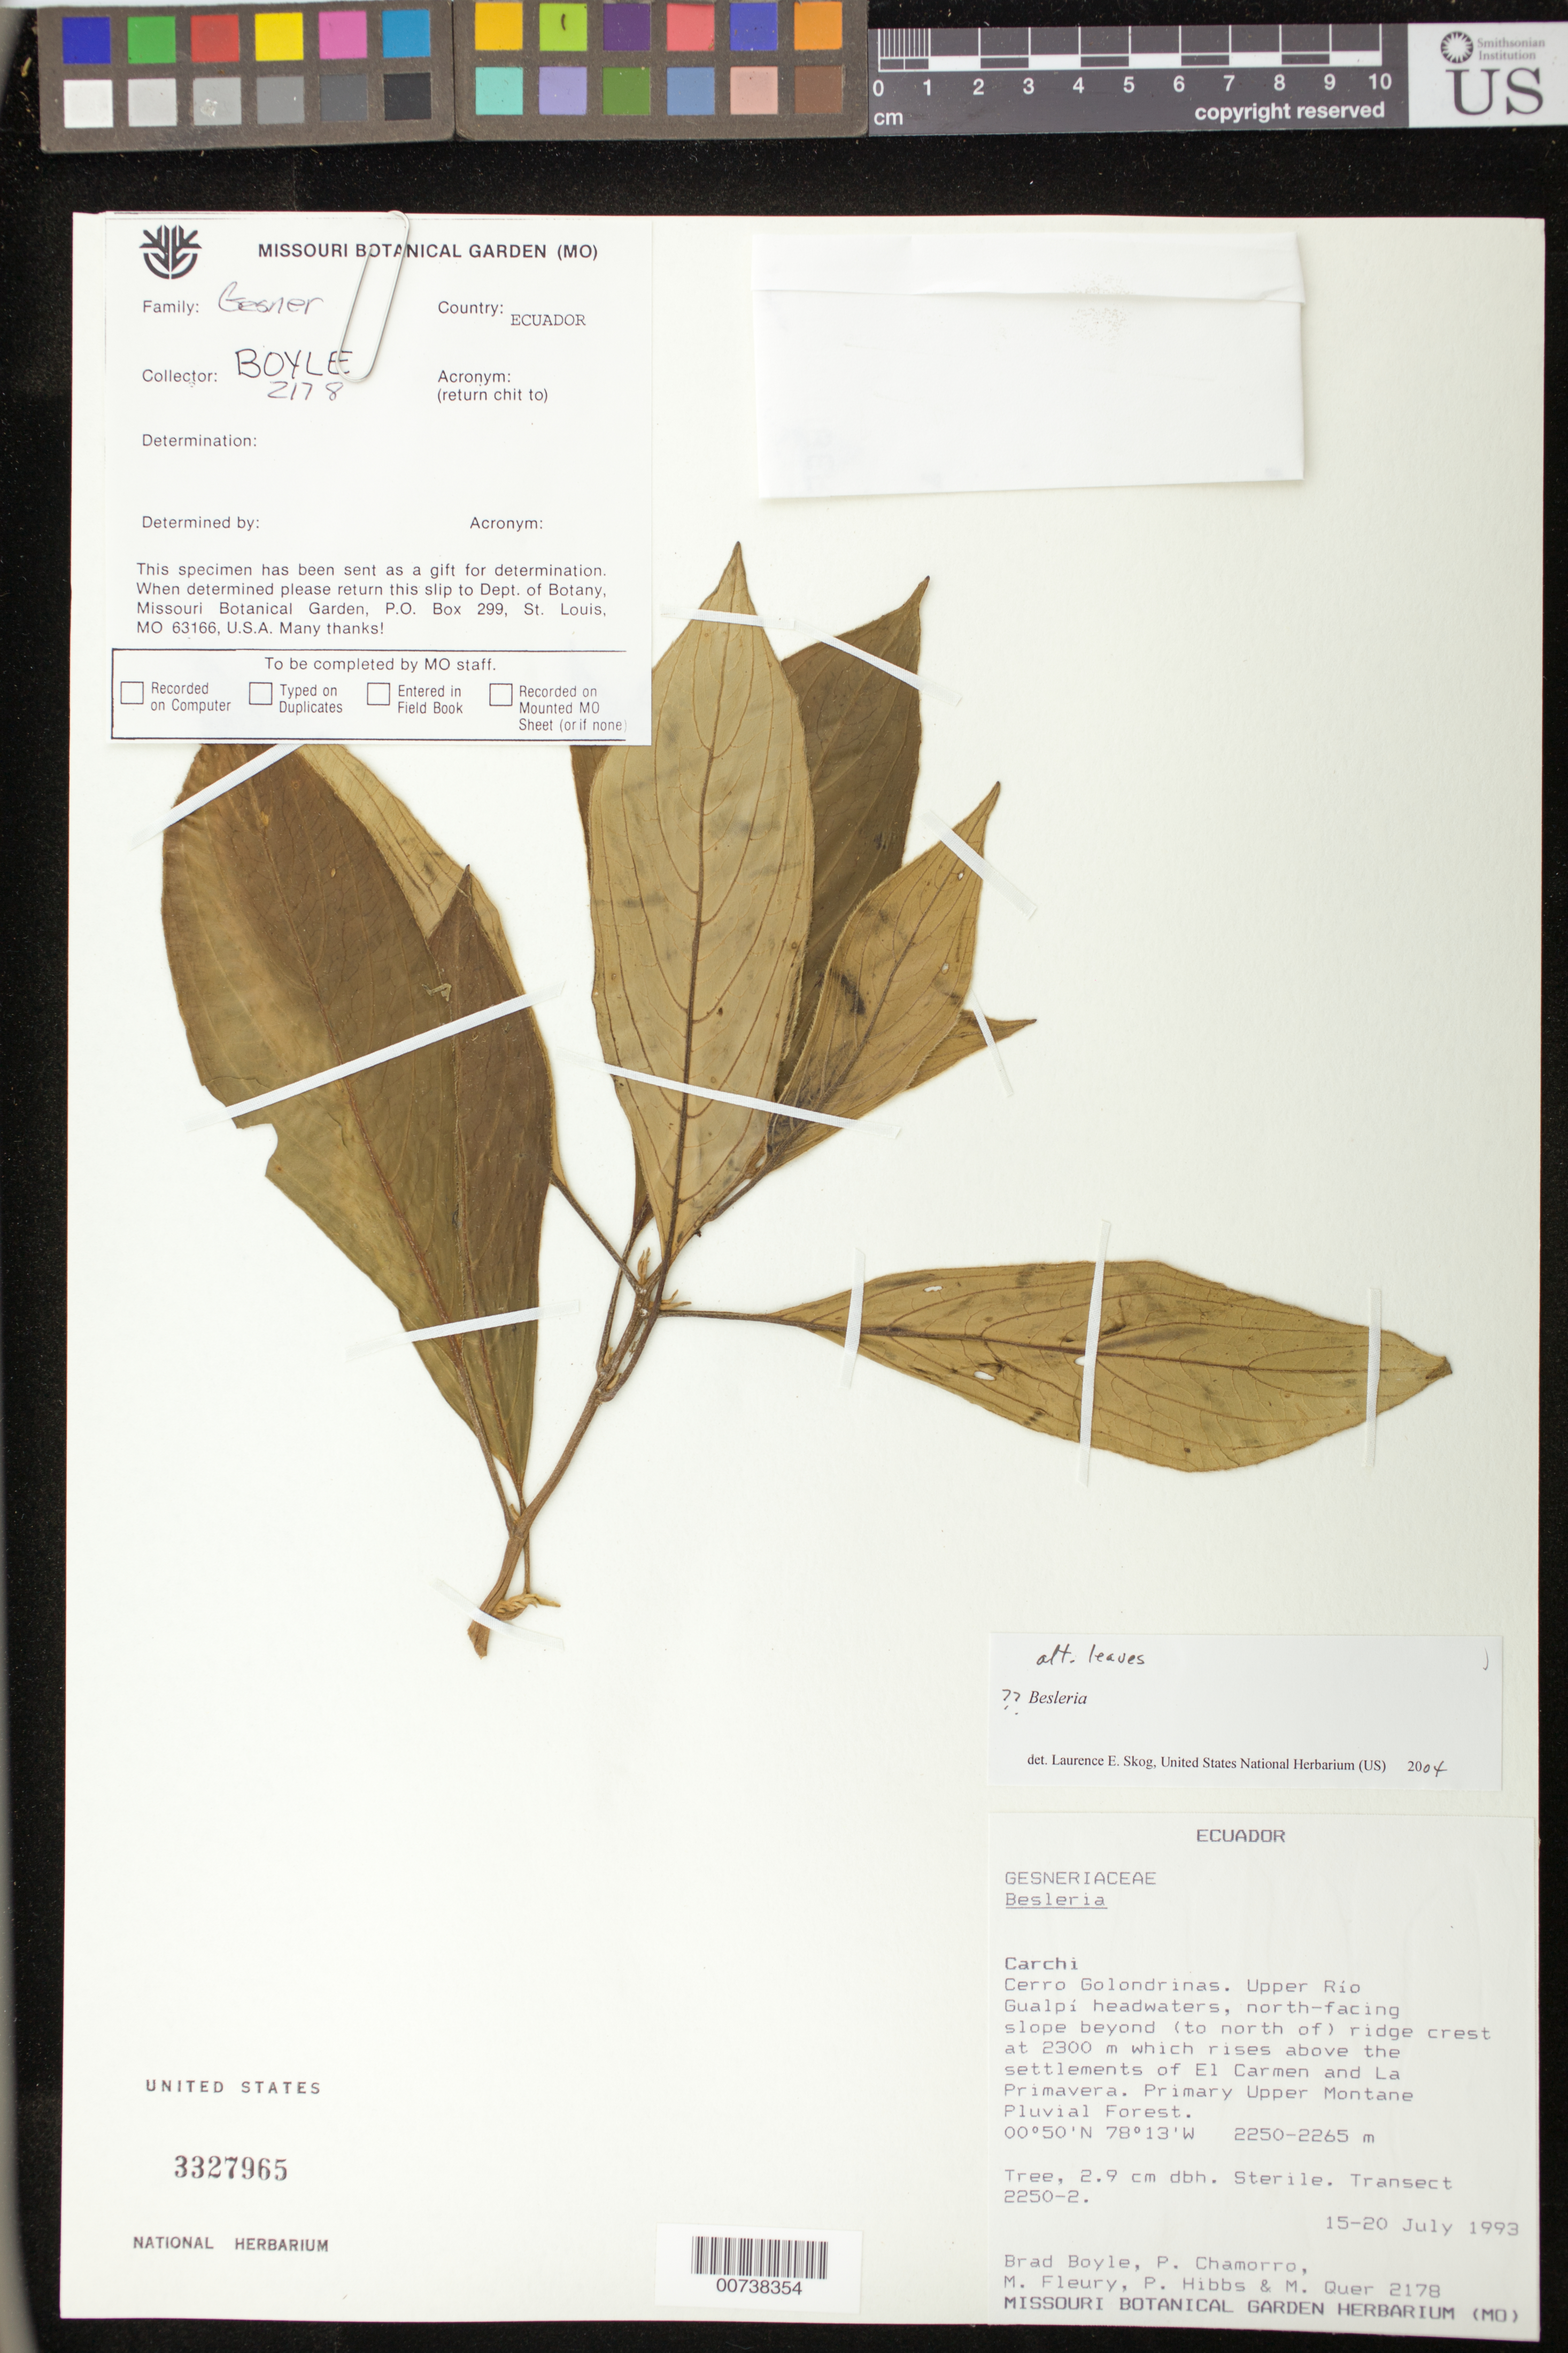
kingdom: Plantae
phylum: Tracheophyta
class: Magnoliopsida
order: Lamiales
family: Gesneriaceae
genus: Besleria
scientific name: Besleria sp.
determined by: Skog, Laurence E.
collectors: B. Boyle, P. Chamorro, M. Fleury, P. Hibbs & M. Quer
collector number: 2178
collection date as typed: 15-20 Jul 1993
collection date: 1993-07-15/1993-07-20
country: Ecuador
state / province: Carchi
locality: Cerro Golondrinas, upper Rio Gualpí headwaters, north-facing slope beyond (to north of) ridge crest at 2300 m which rises above the settlements of El Carmen and La Primavera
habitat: Primary upper montane pluvial forest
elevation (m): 2250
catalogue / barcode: US 3327965